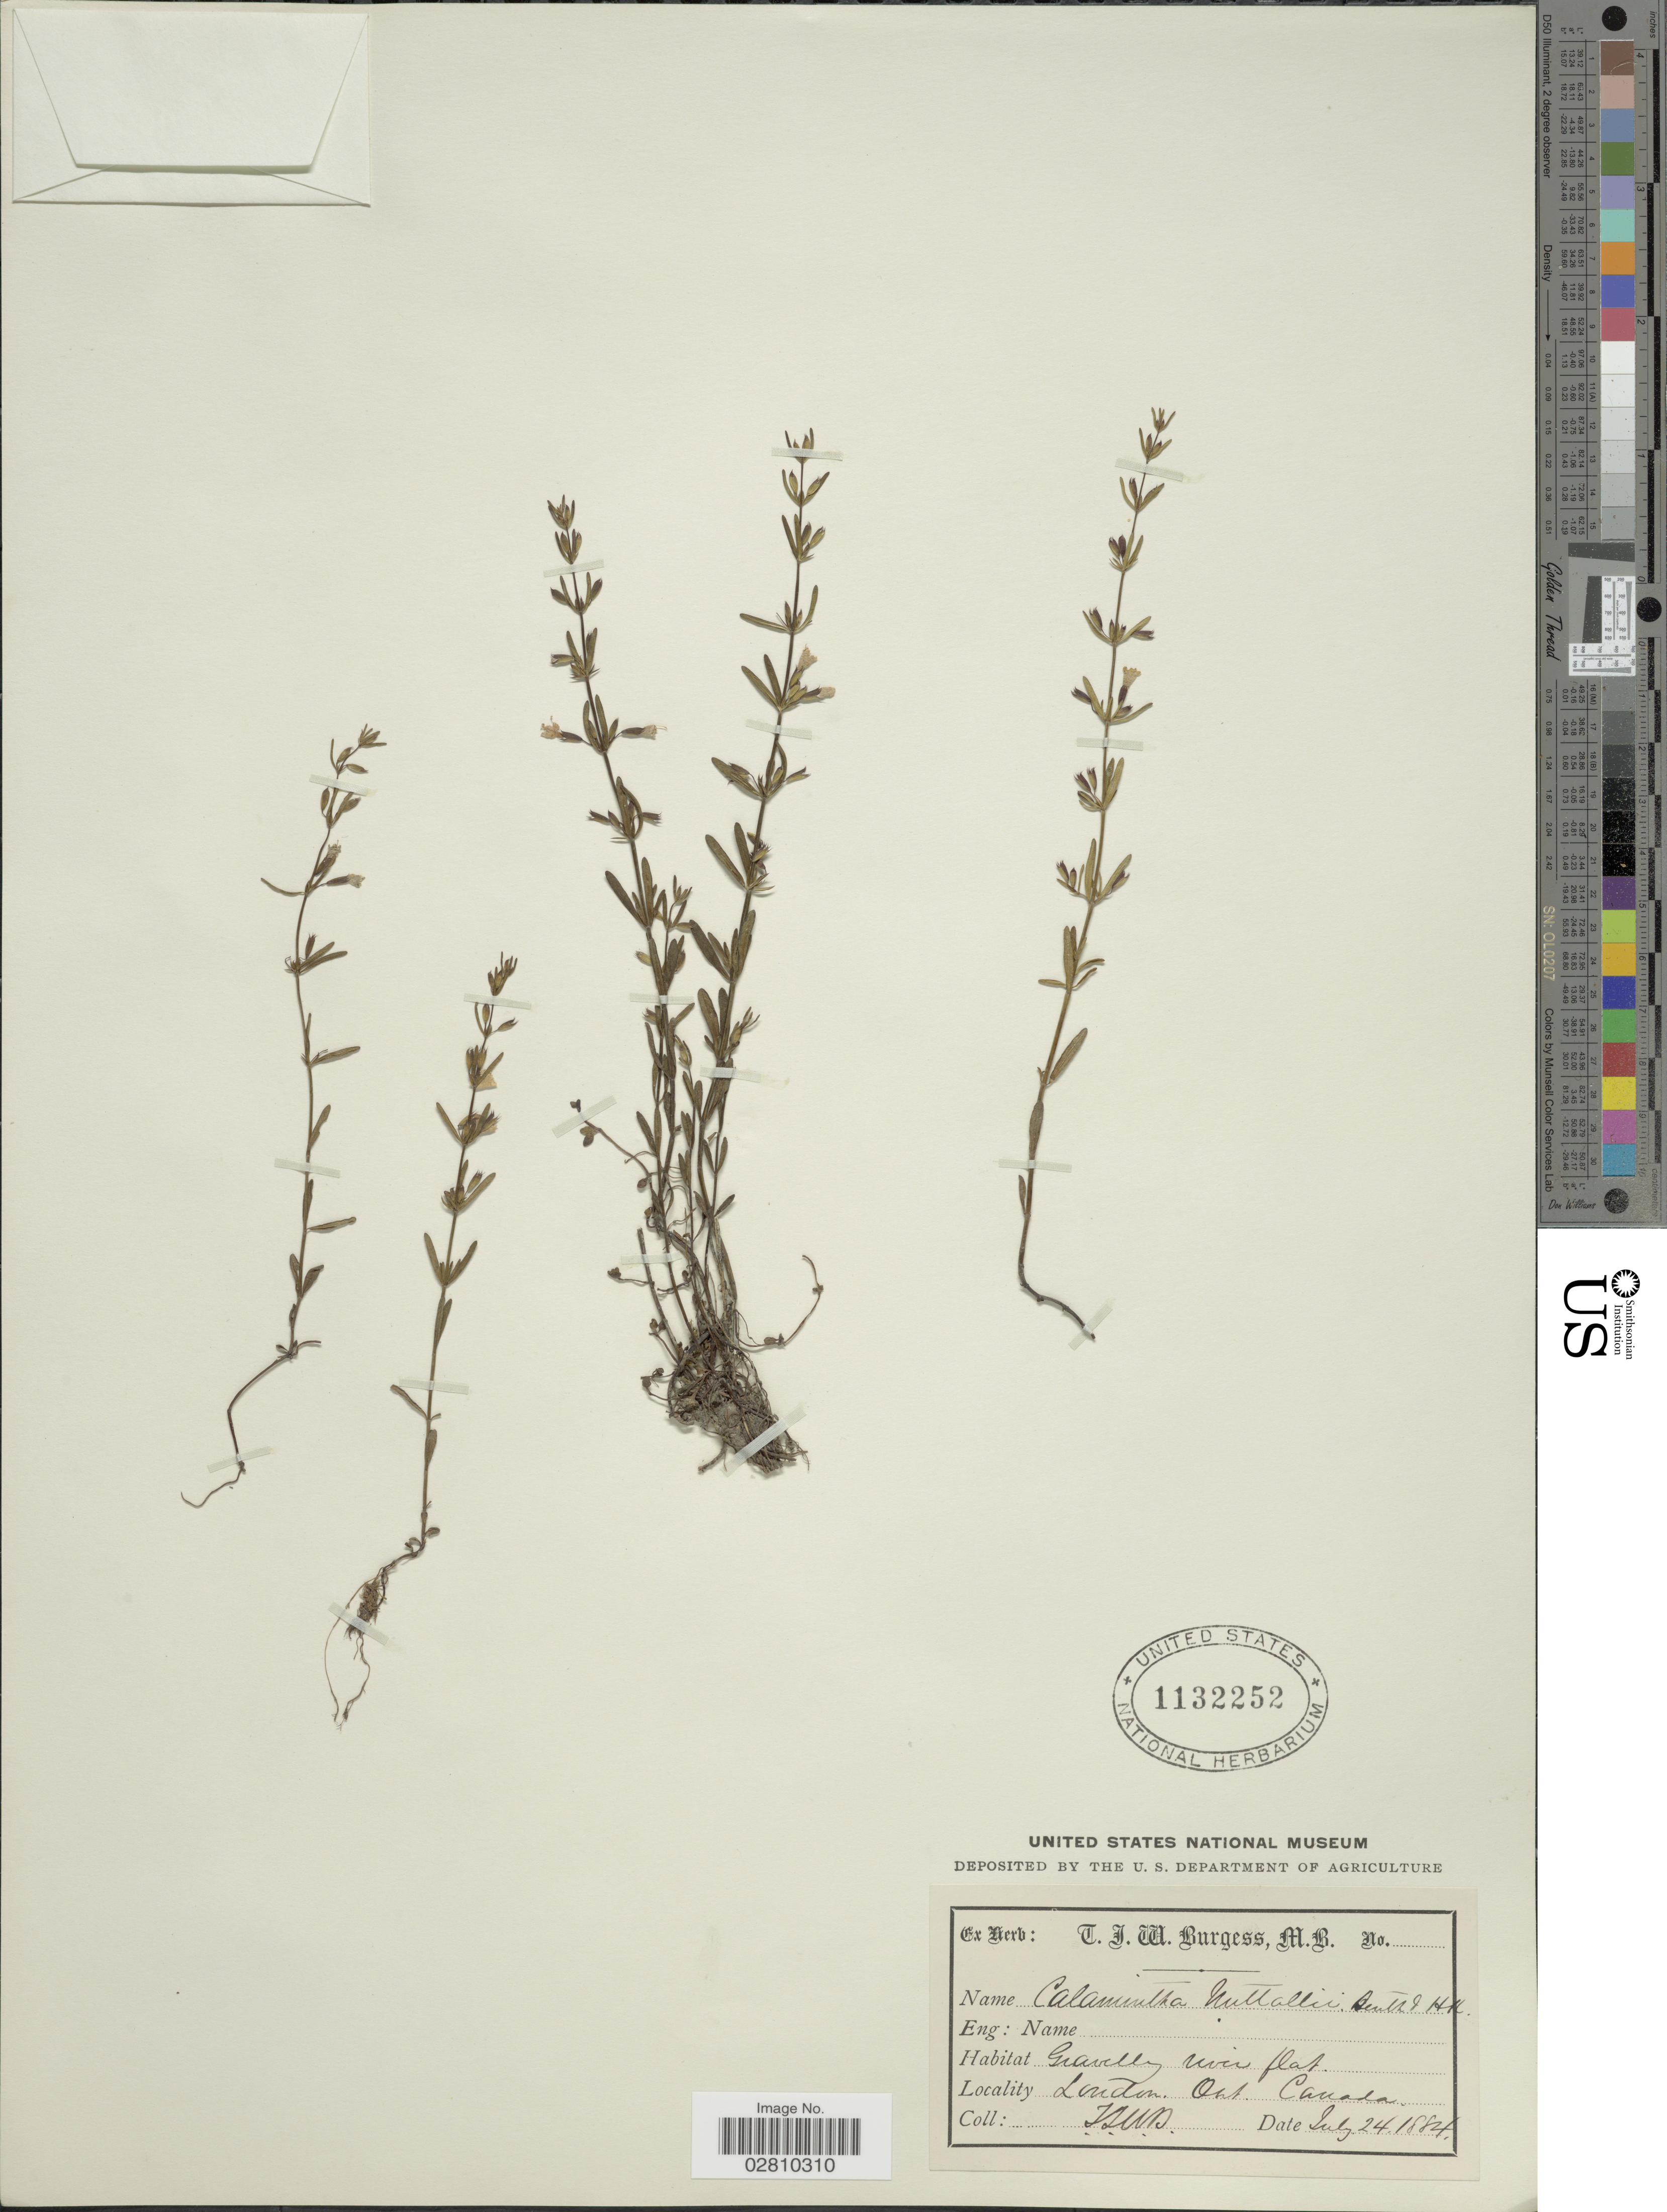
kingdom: Plantae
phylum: Tracheophyta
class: Magnoliopsida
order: Lamiales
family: Lamiaceae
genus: Clinopodium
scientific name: Clinopodium glabrum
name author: (Nutt.) Kuntze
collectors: T. Burgess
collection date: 1884-07-24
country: Canada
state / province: Ontario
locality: London, Ont.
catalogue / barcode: US 1132252